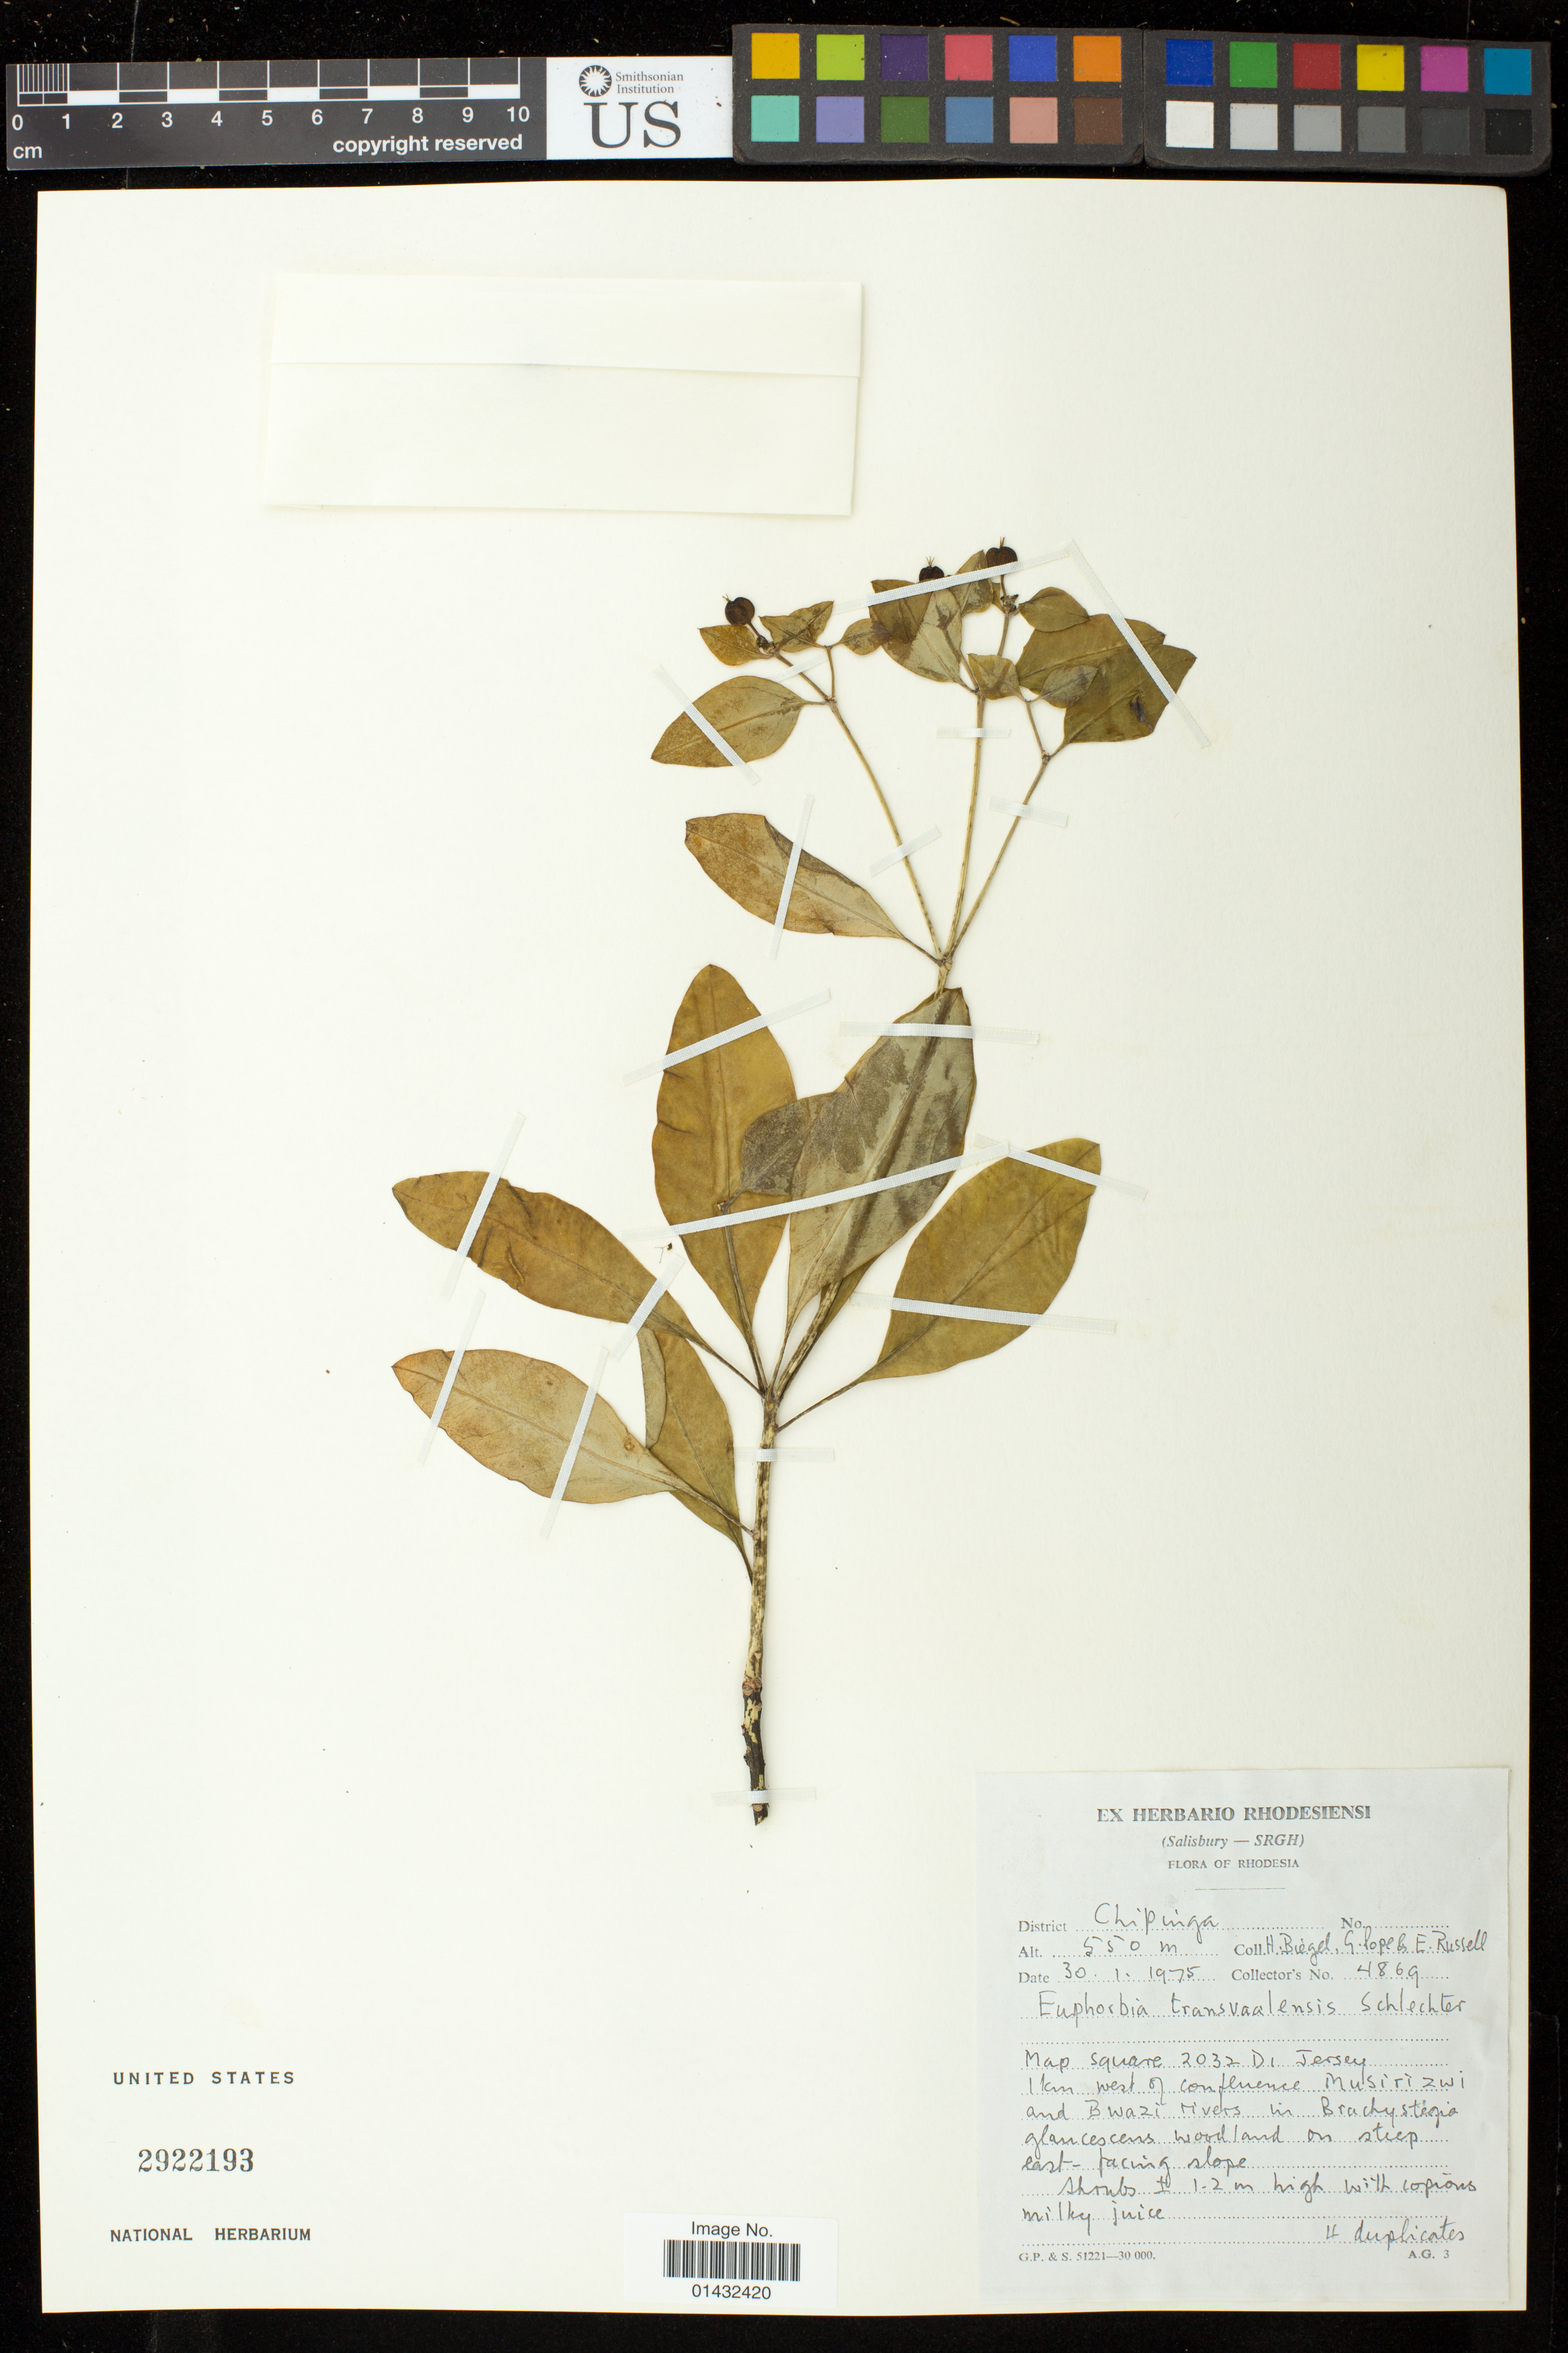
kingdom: Plantae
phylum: Tracheophyta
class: Magnoliopsida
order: Malpighiales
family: Euphorbiaceae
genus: Euphorbia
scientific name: Euphorbia transvaalensis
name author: Schltr.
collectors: H. Biegel, G. Pope & E. Russell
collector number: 4869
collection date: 1975-01-30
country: Zimbabwe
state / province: Manicaland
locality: Chipinga; Map square 2032 D1 Jersey; 1 km west of conference Musirizwi and Bwazi rivers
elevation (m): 550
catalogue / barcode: US 2922193